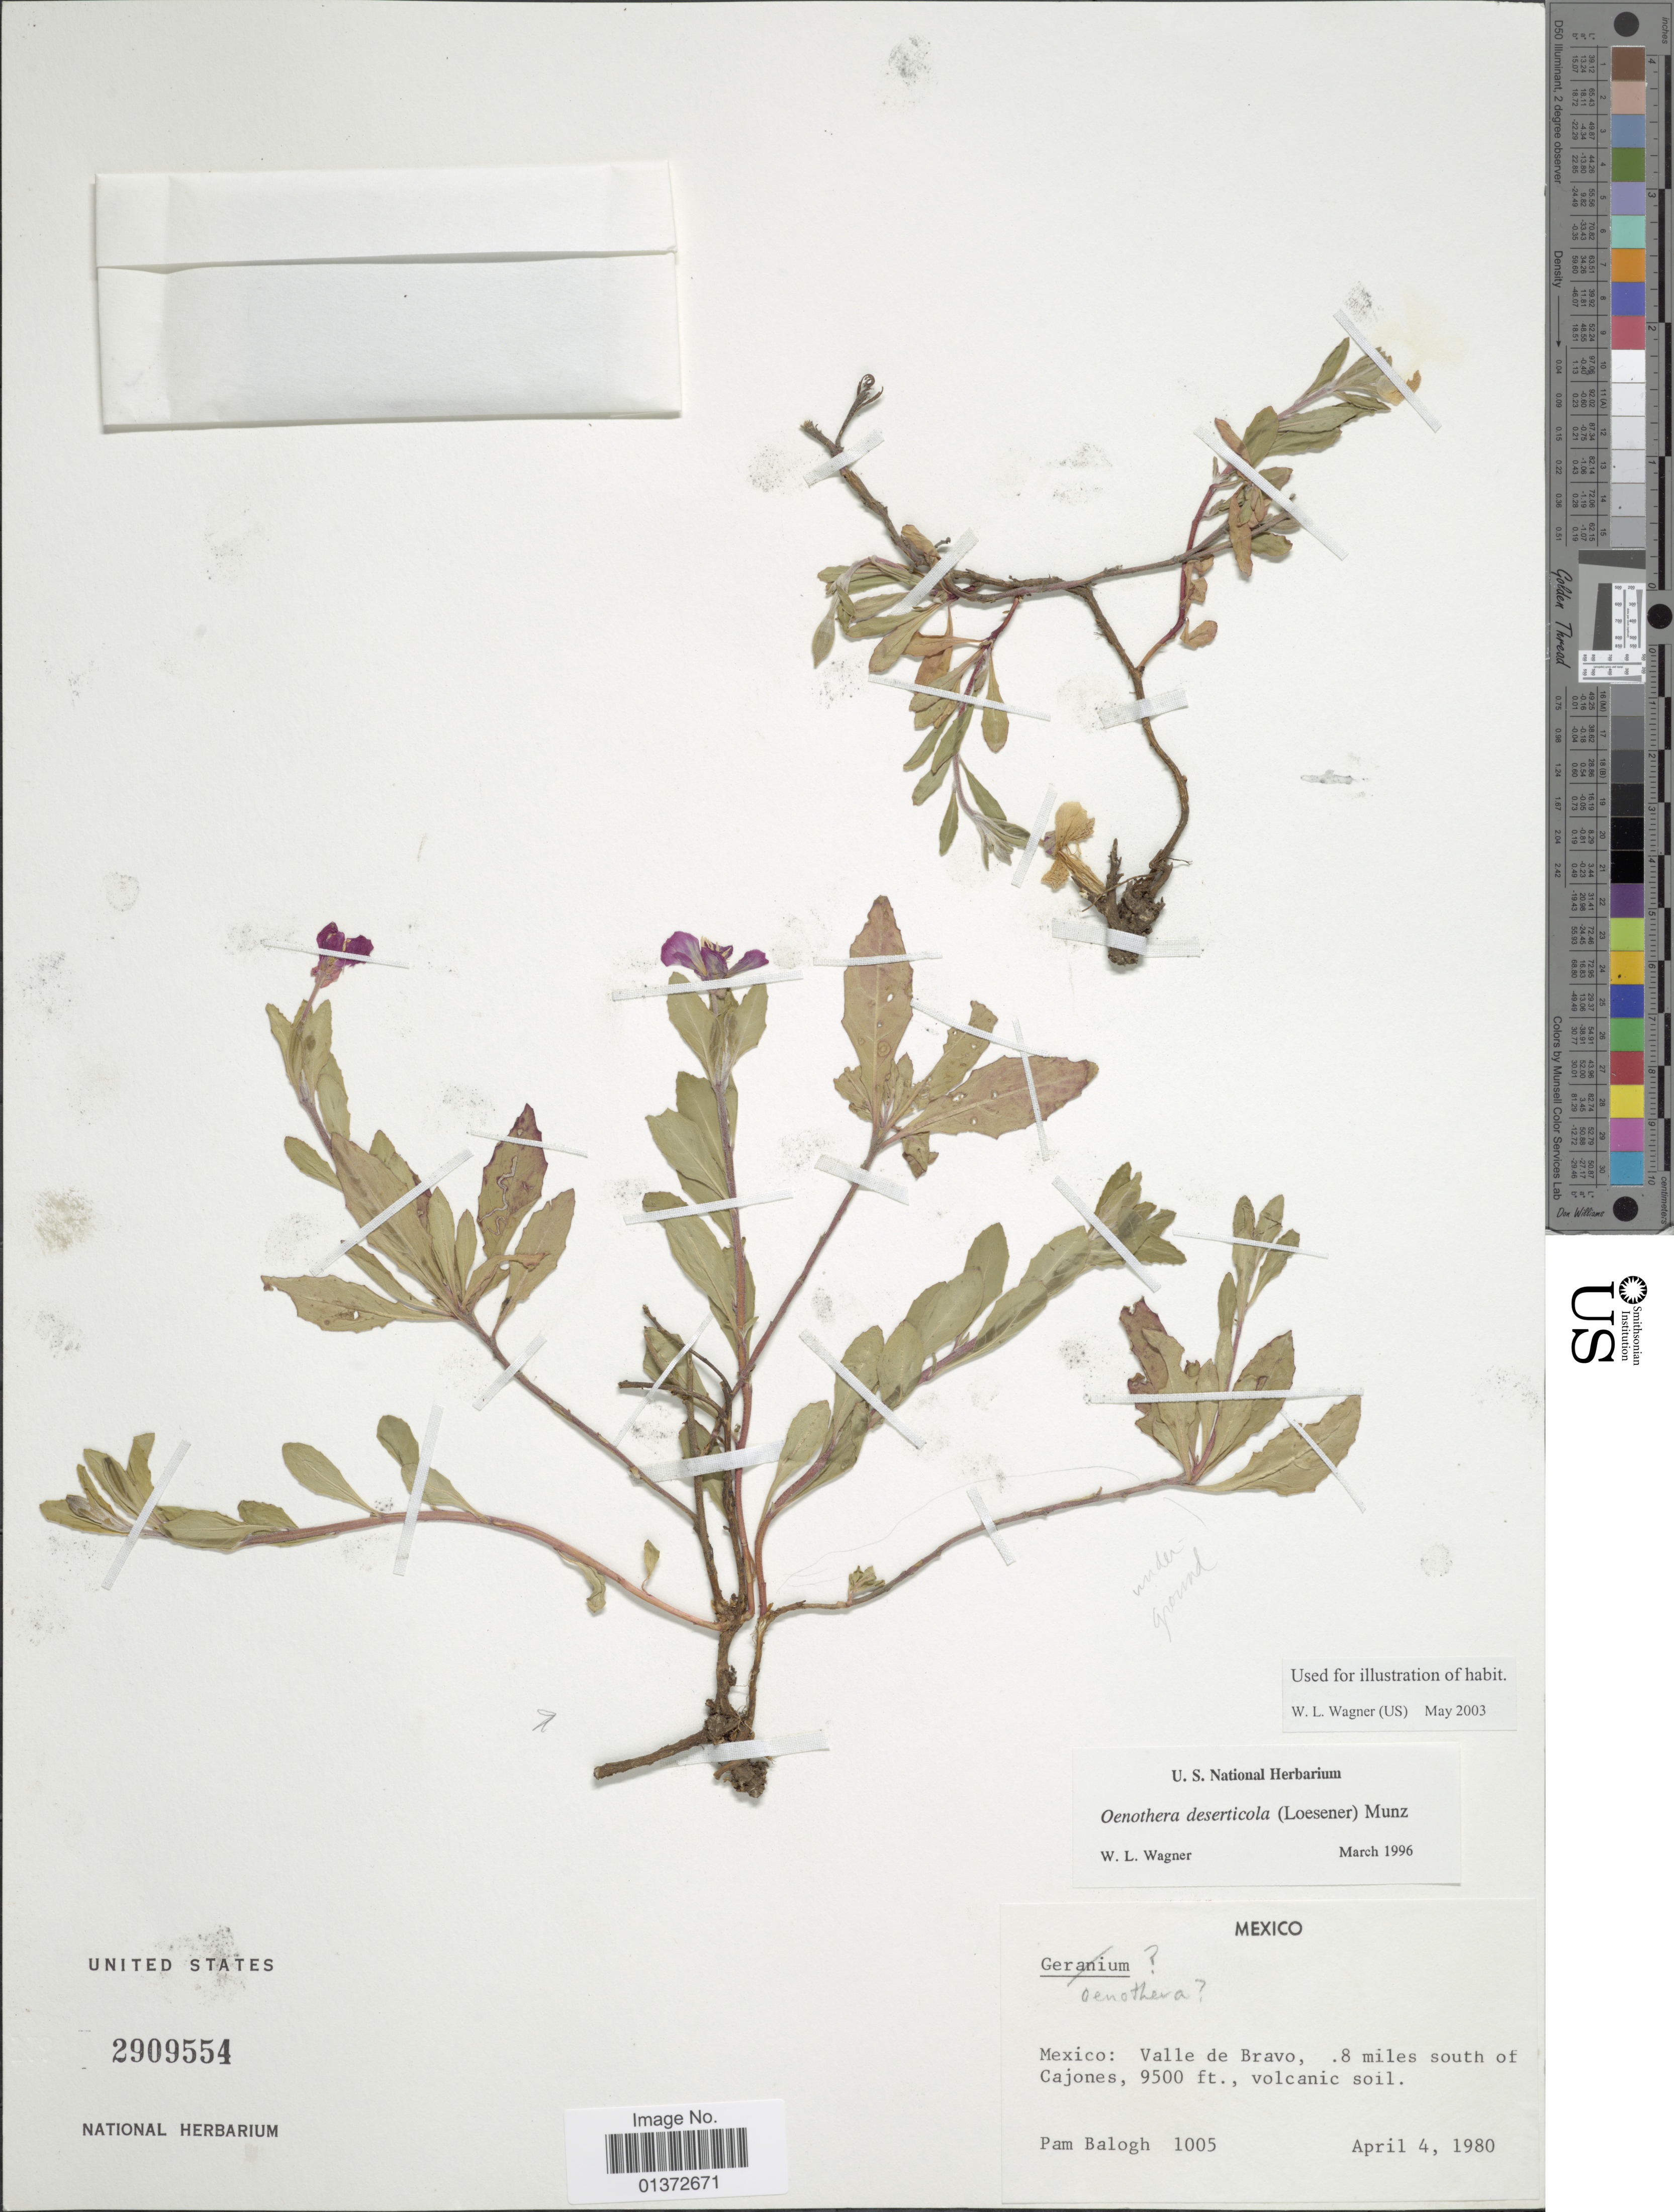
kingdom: Plantae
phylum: Tracheophyta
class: Magnoliopsida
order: Myrtales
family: Onagraceae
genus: Oenothera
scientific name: Oenothera deserticola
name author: (Loes.) Munz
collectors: P. Burns-Balogh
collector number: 1005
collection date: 1980-04-04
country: Mexico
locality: Valle de Bravo, 8 miles south of Cajones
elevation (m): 2896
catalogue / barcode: US 2909554